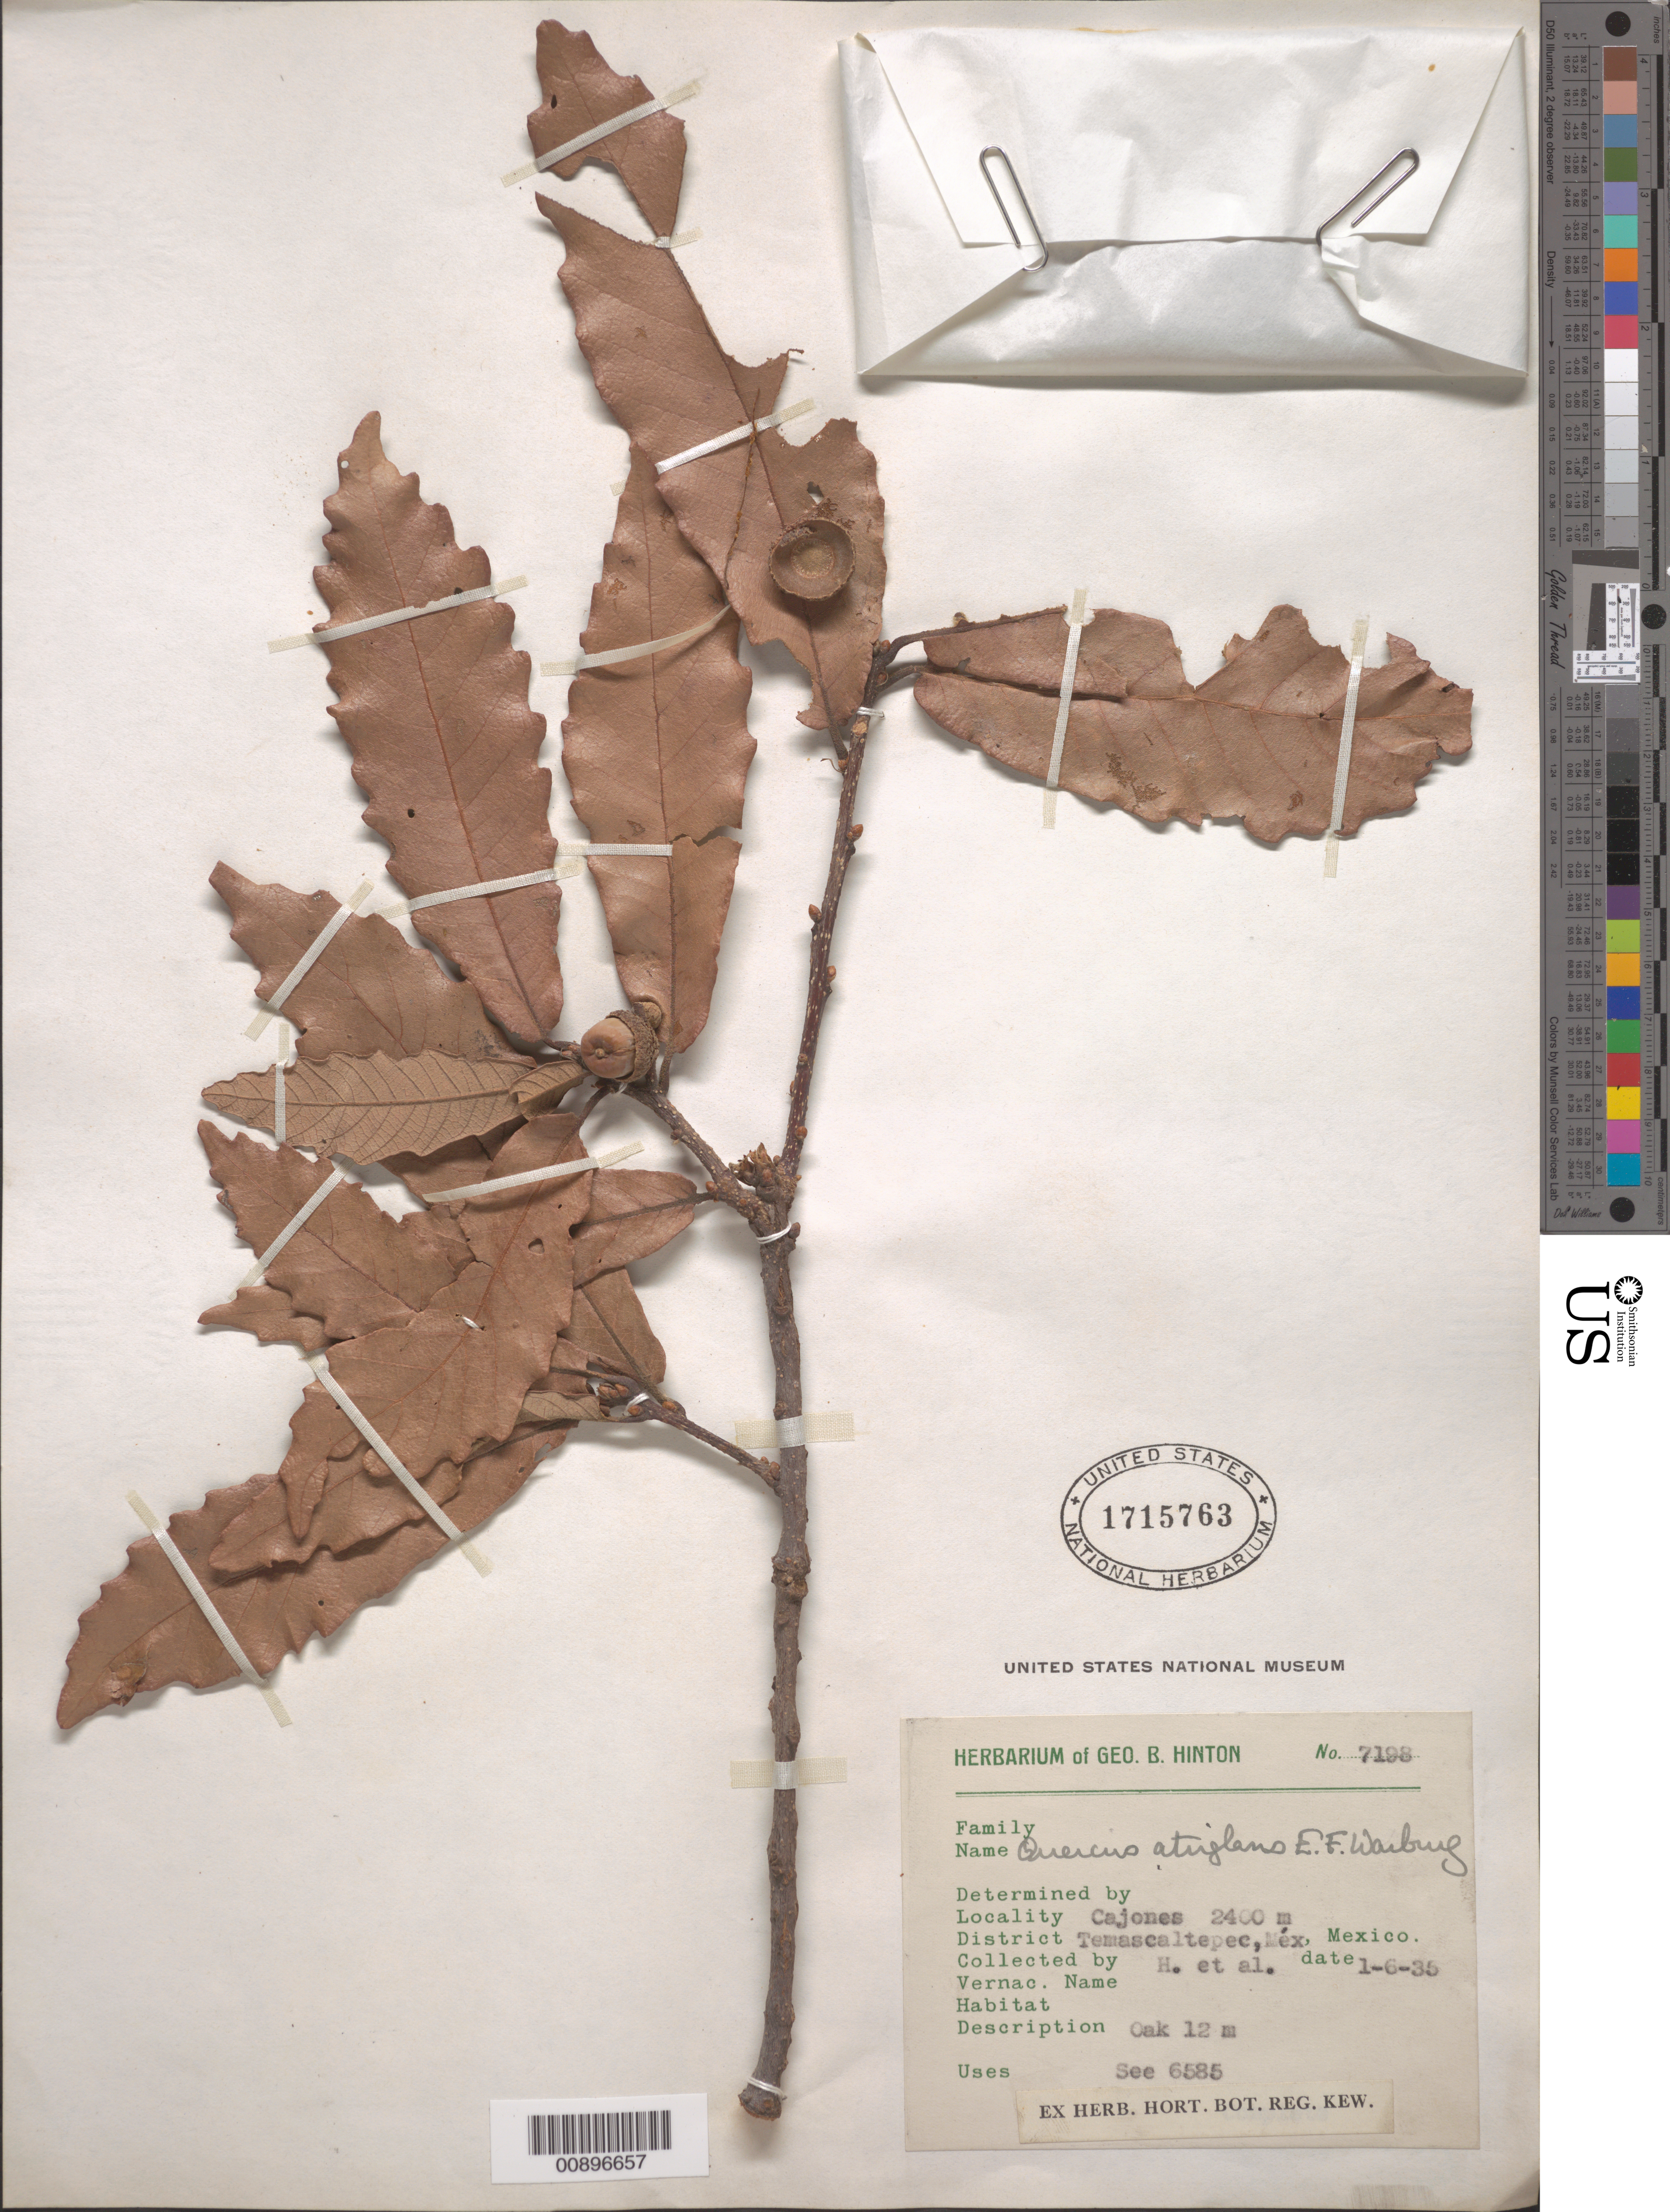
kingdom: Plantae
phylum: Tracheophyta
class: Magnoliopsida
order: Fagales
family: Fagaceae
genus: Quercus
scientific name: Quercus atriglans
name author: E.F. Warb.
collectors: G. B. Hinton & et al.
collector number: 7198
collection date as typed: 06 Jan 1935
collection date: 1935-01-06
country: Mexico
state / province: México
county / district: Temascaltepec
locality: Cajones, District Temascaltepec, Méx.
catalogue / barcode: US 1715763